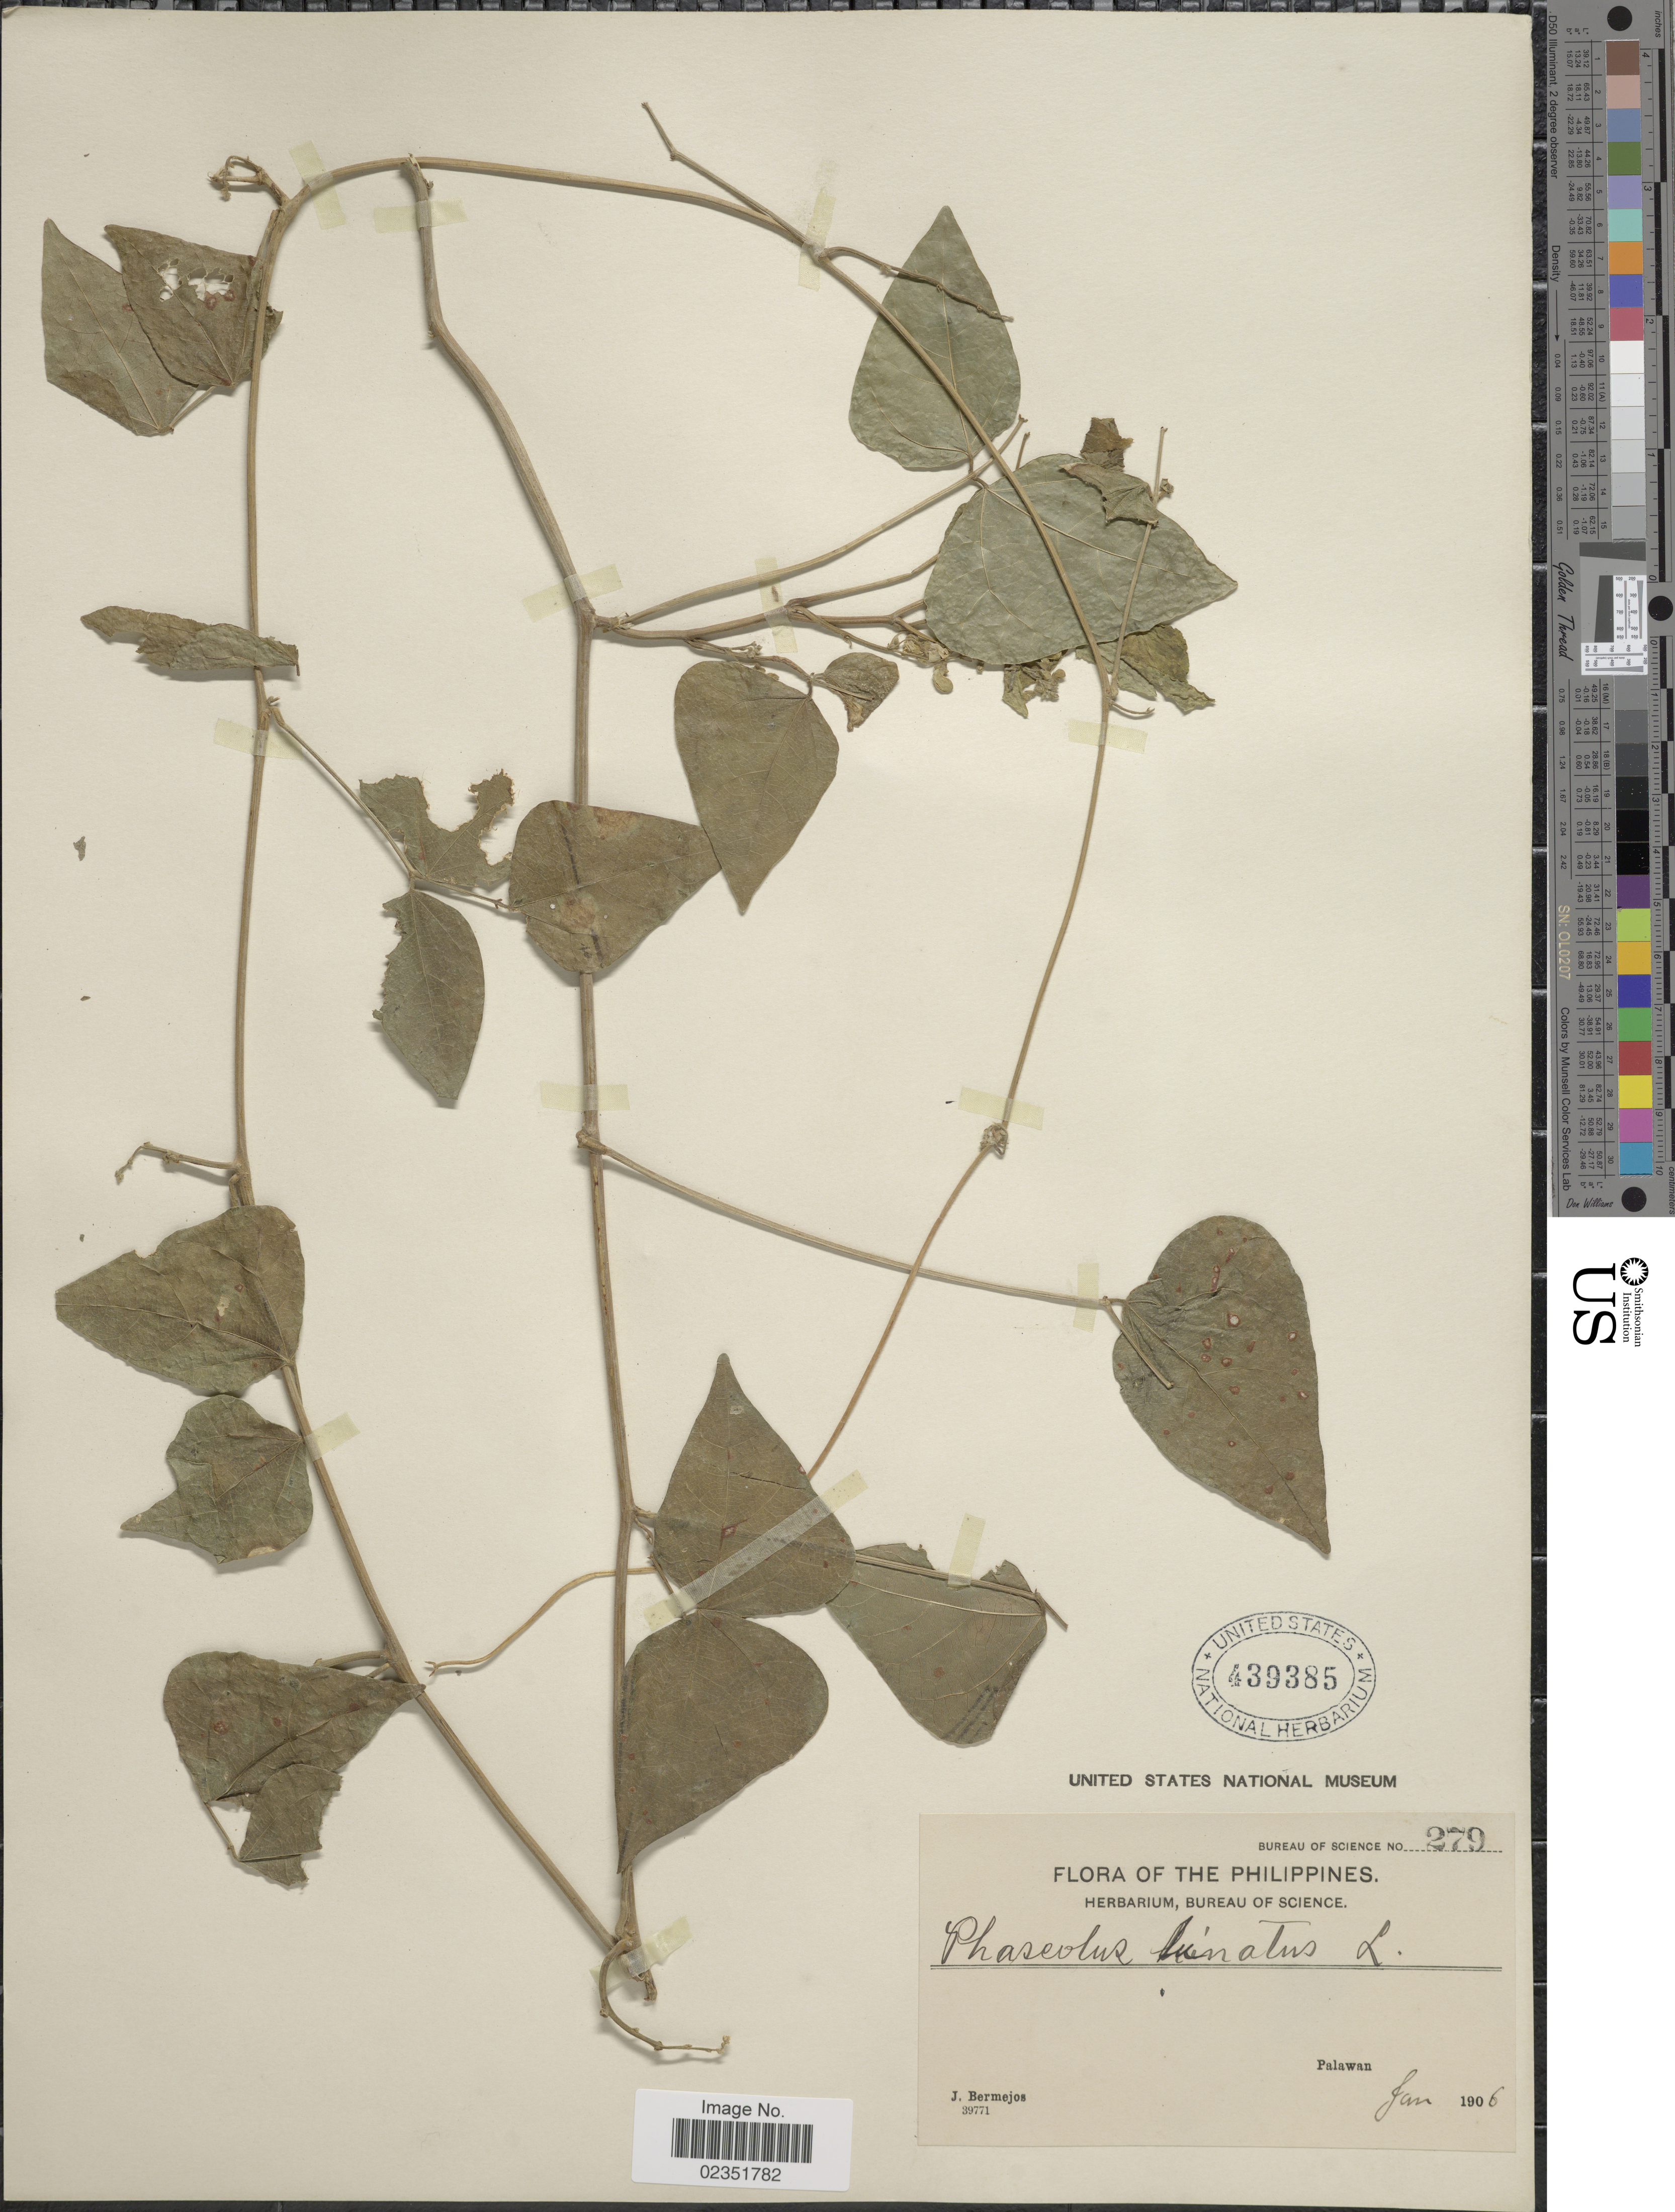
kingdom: Plantae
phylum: Tracheophyta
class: Magnoliopsida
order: Fabales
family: Fabaceae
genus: Phaseolus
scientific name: Phaseolus lunatus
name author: L.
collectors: J. Bermejos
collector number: Bureau of Science 279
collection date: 1906-01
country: Philippines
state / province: Mimaropa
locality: Palawan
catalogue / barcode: US 439385